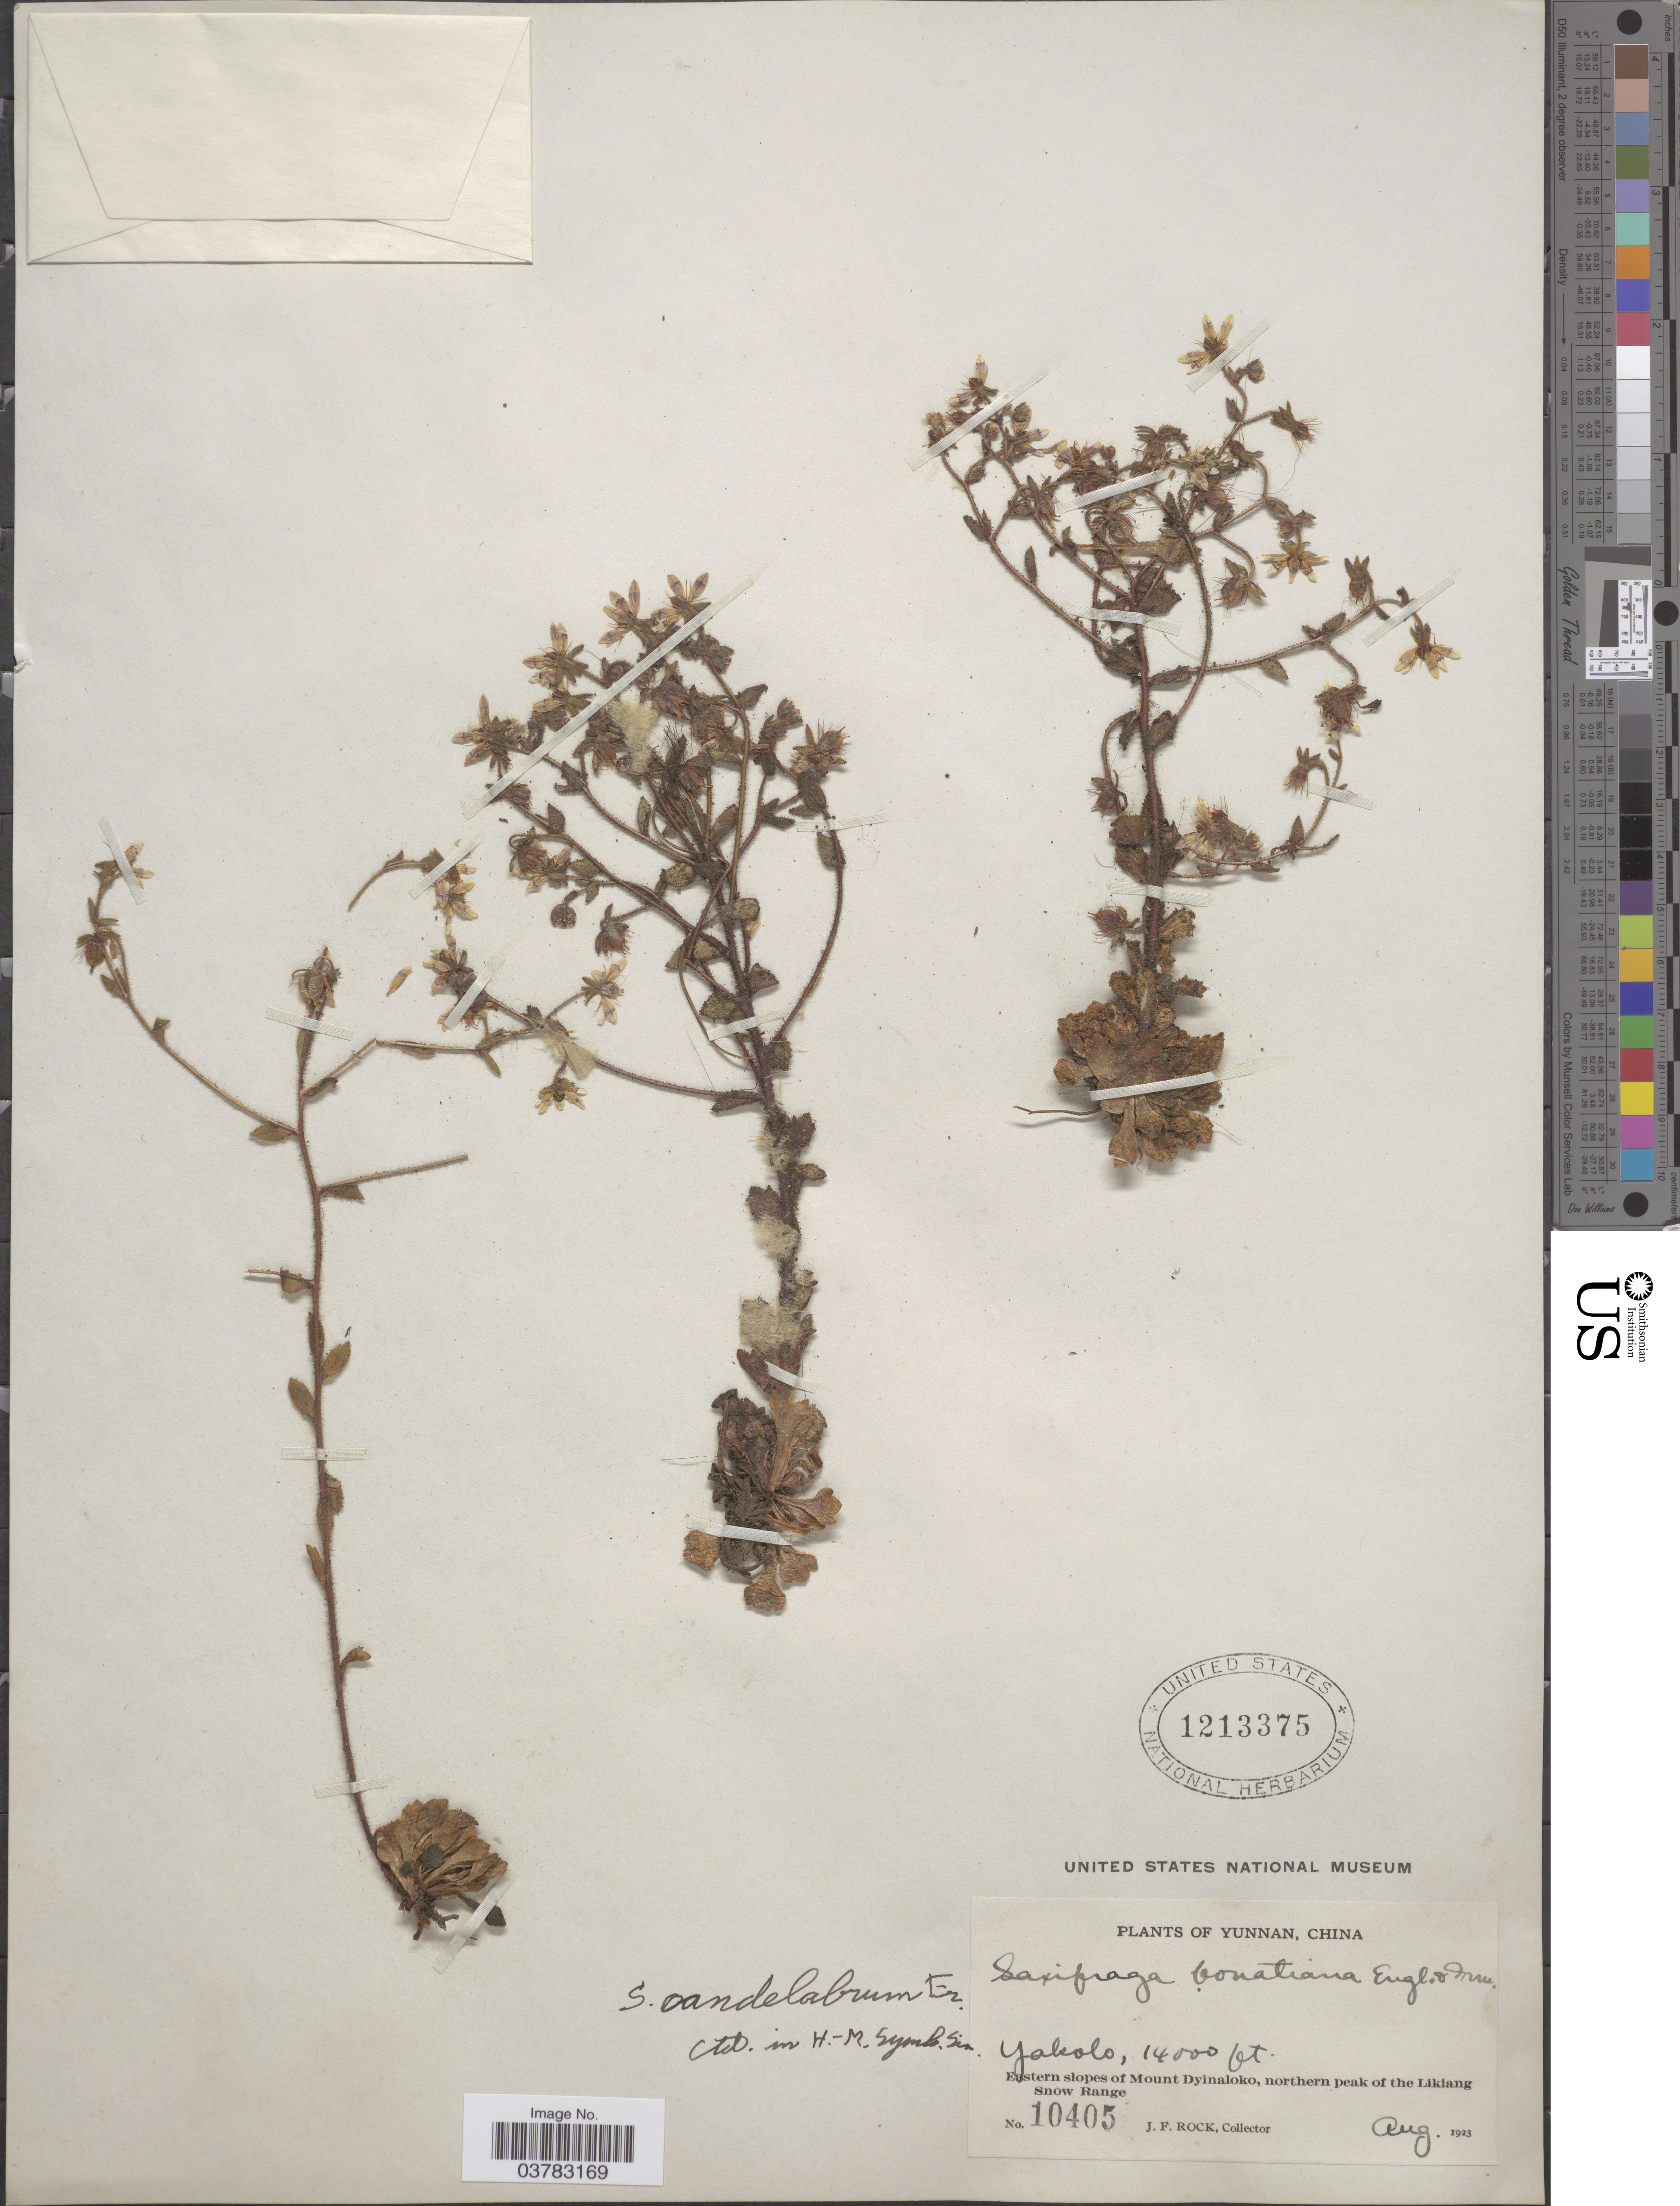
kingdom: Plantae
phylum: Tracheophyta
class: Magnoliopsida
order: Saxifragales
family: Saxifragaceae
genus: Saxifraga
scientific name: Saxifraga candelabrum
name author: Franch.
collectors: J. Rock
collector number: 10405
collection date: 1923-08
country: China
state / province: Yunnan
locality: Yabolo [interpreted]. Eastern slopes of Mount Dyinaloko, northern peak of the Likiang Snow Range.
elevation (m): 4267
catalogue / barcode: US 1213375